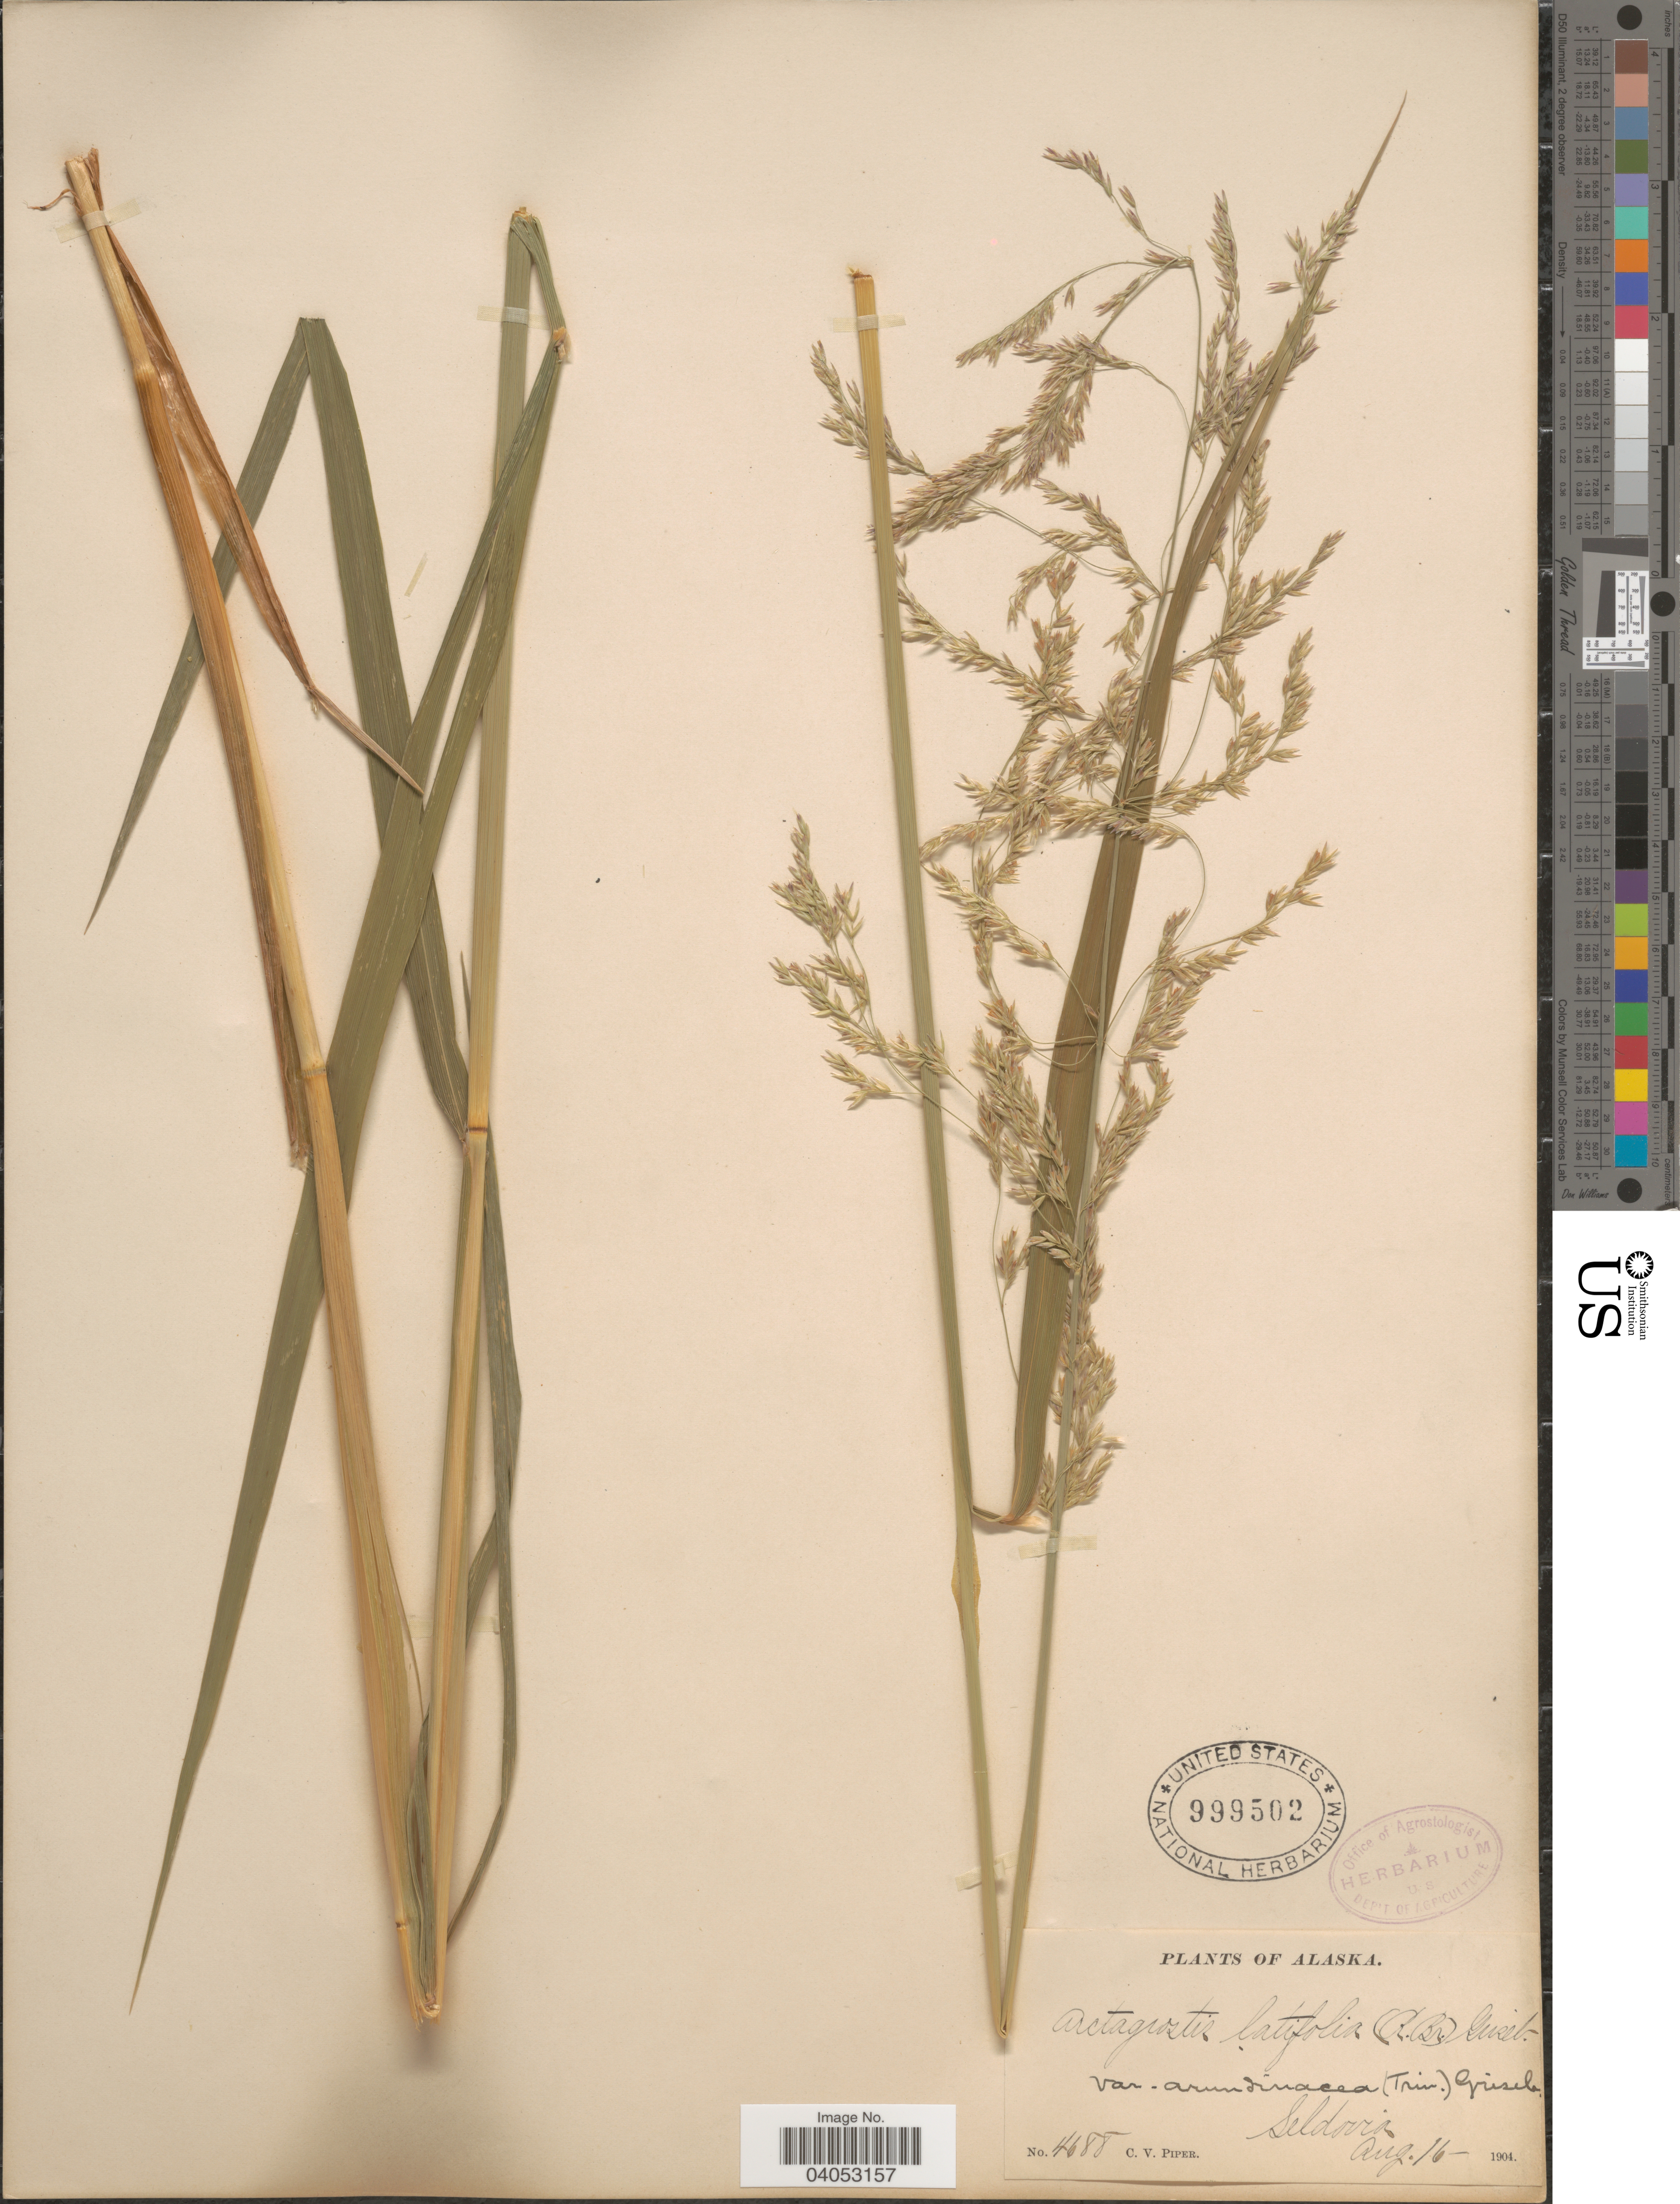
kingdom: Plantae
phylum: Tracheophyta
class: Liliopsida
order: Poales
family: Poaceae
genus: Arctagrostis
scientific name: Arctagrostis latifolia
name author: (R. Br.) Griseb.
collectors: C. V. Piper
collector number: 4688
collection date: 1904-08-16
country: United States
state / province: Alaska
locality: Seldovia.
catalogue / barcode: US 999502